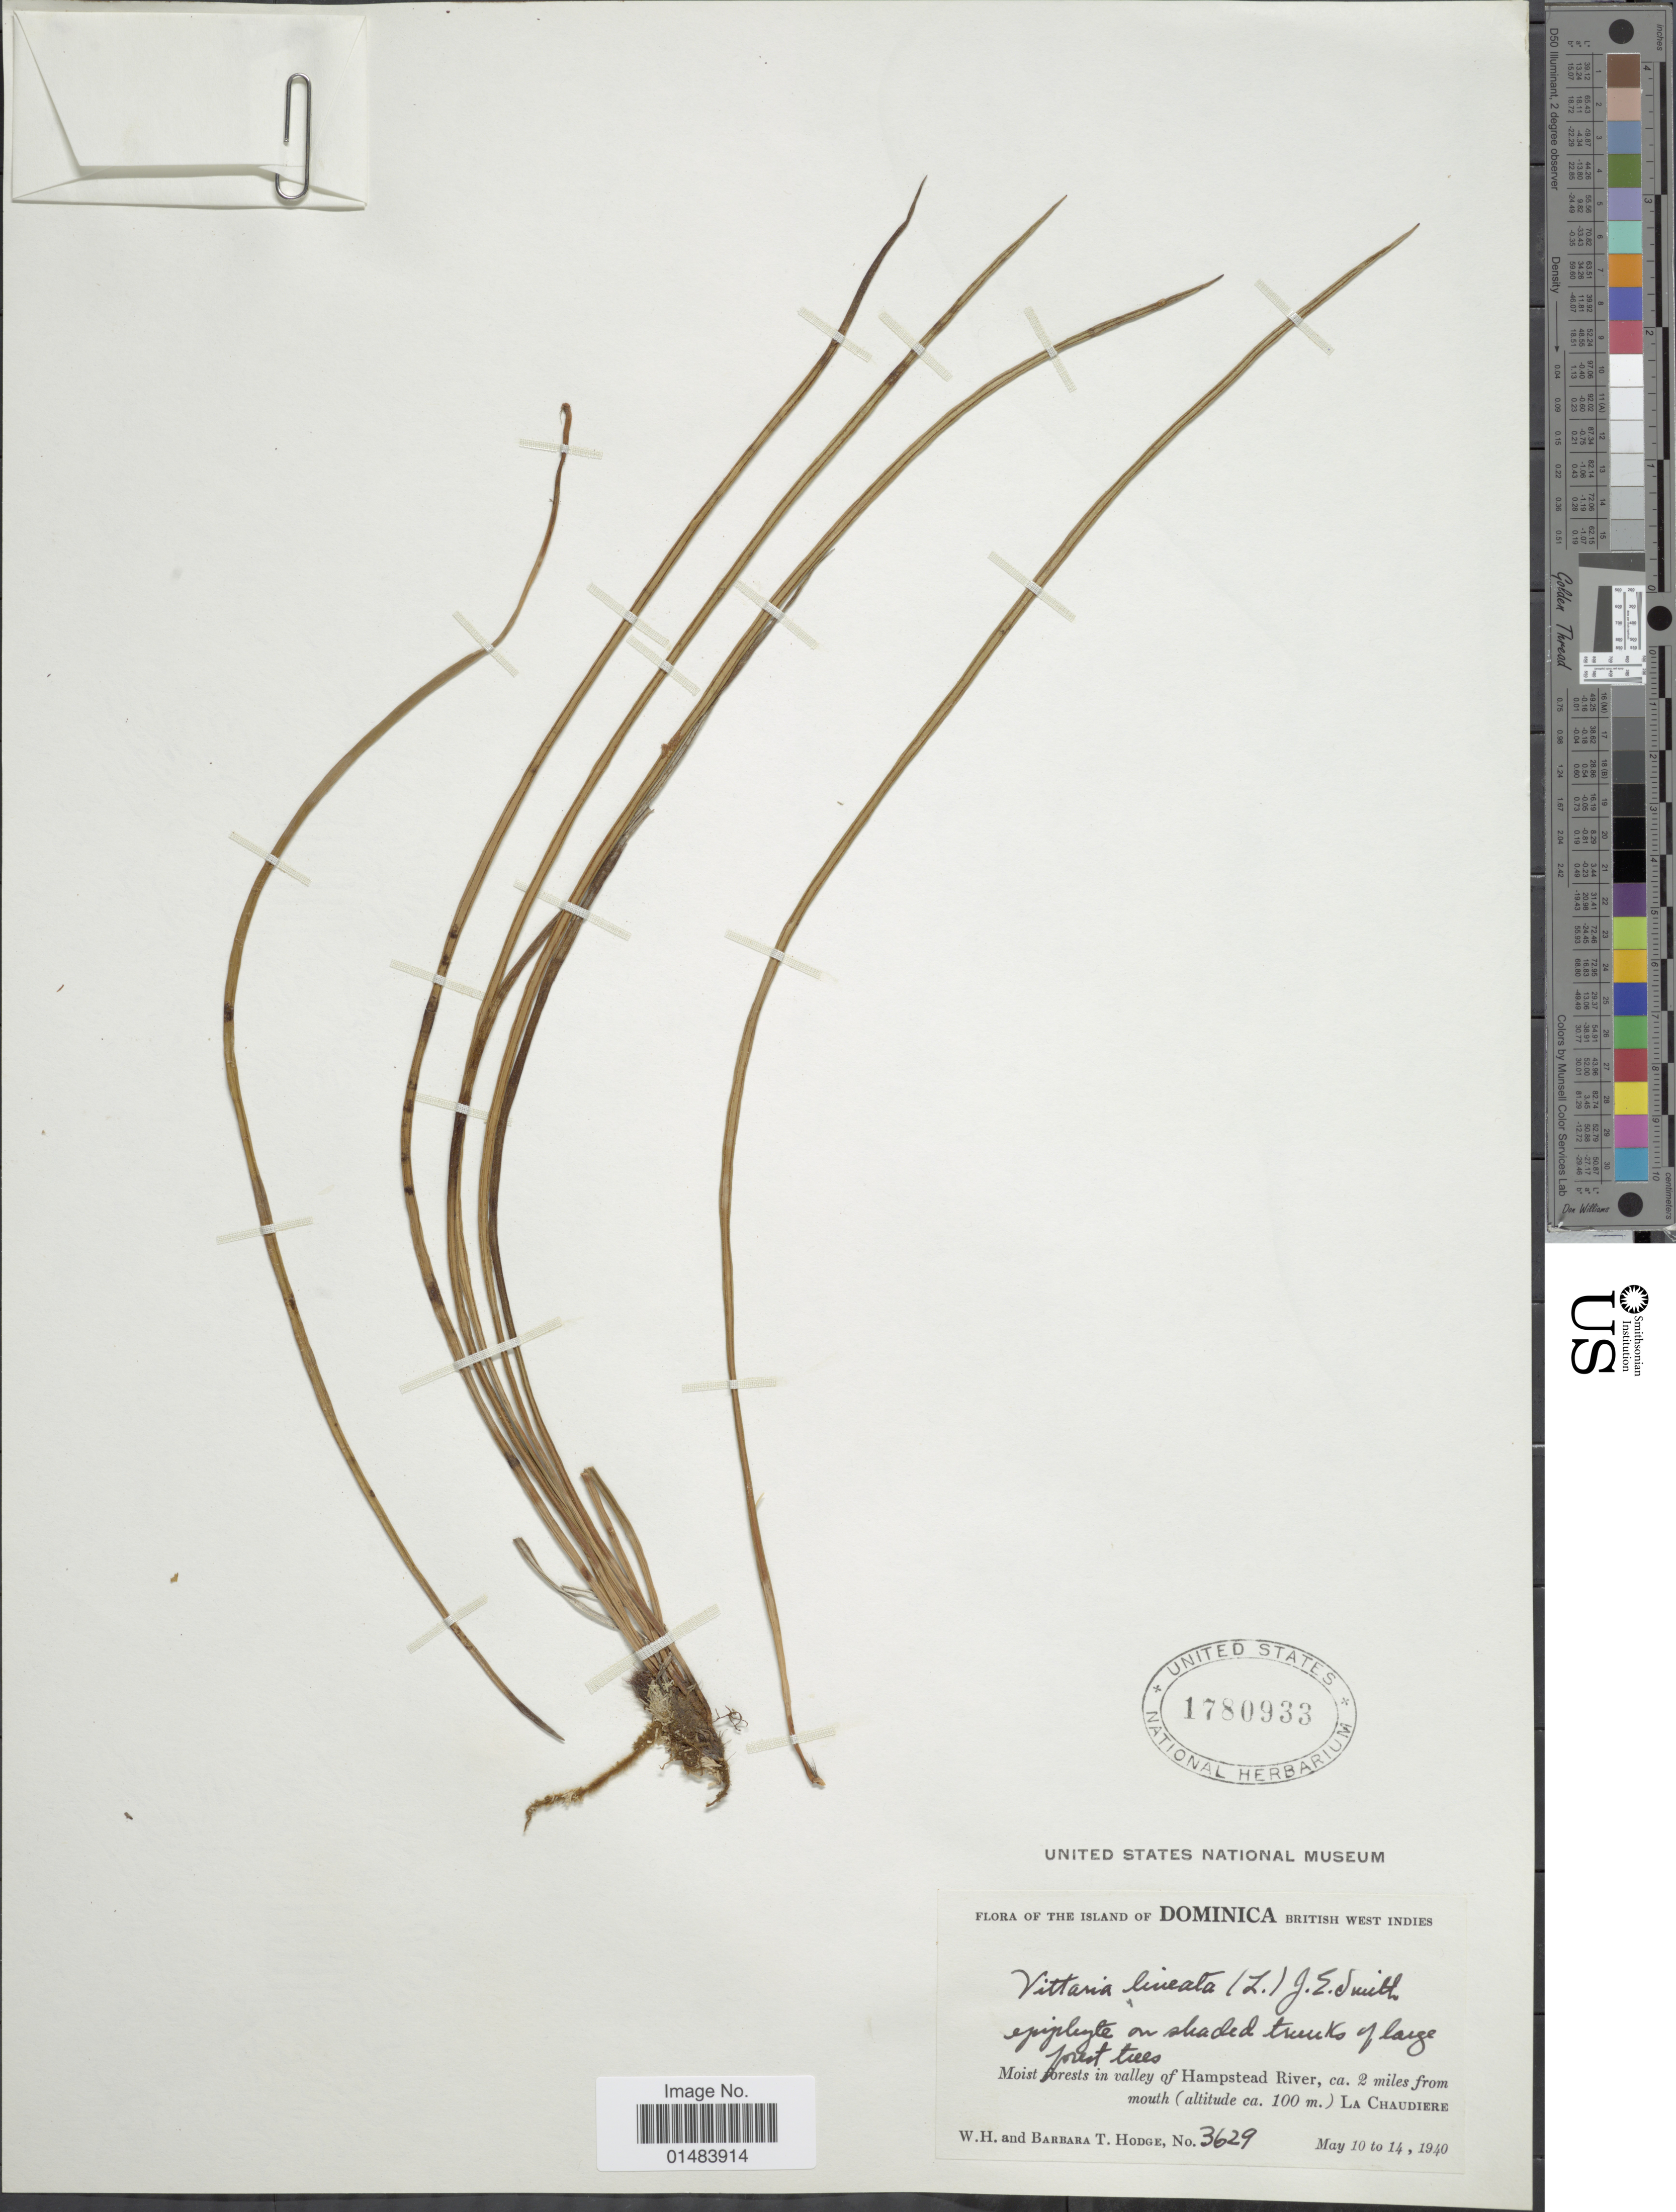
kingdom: Plantae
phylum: Tracheophyta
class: Polypodiopsida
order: Polypodiales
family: Pteridaceae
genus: Vittaria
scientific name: Vittaria lineata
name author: (L.) Sm.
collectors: W. Hodge & B. Hodge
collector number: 3629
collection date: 1940-05-10/1940-05-14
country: Dominica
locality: Island of Dominica, British West Indies, valley of Hampstead River, ca. 2 miles from mouth La Chaudiere.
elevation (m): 100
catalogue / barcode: US 1780933